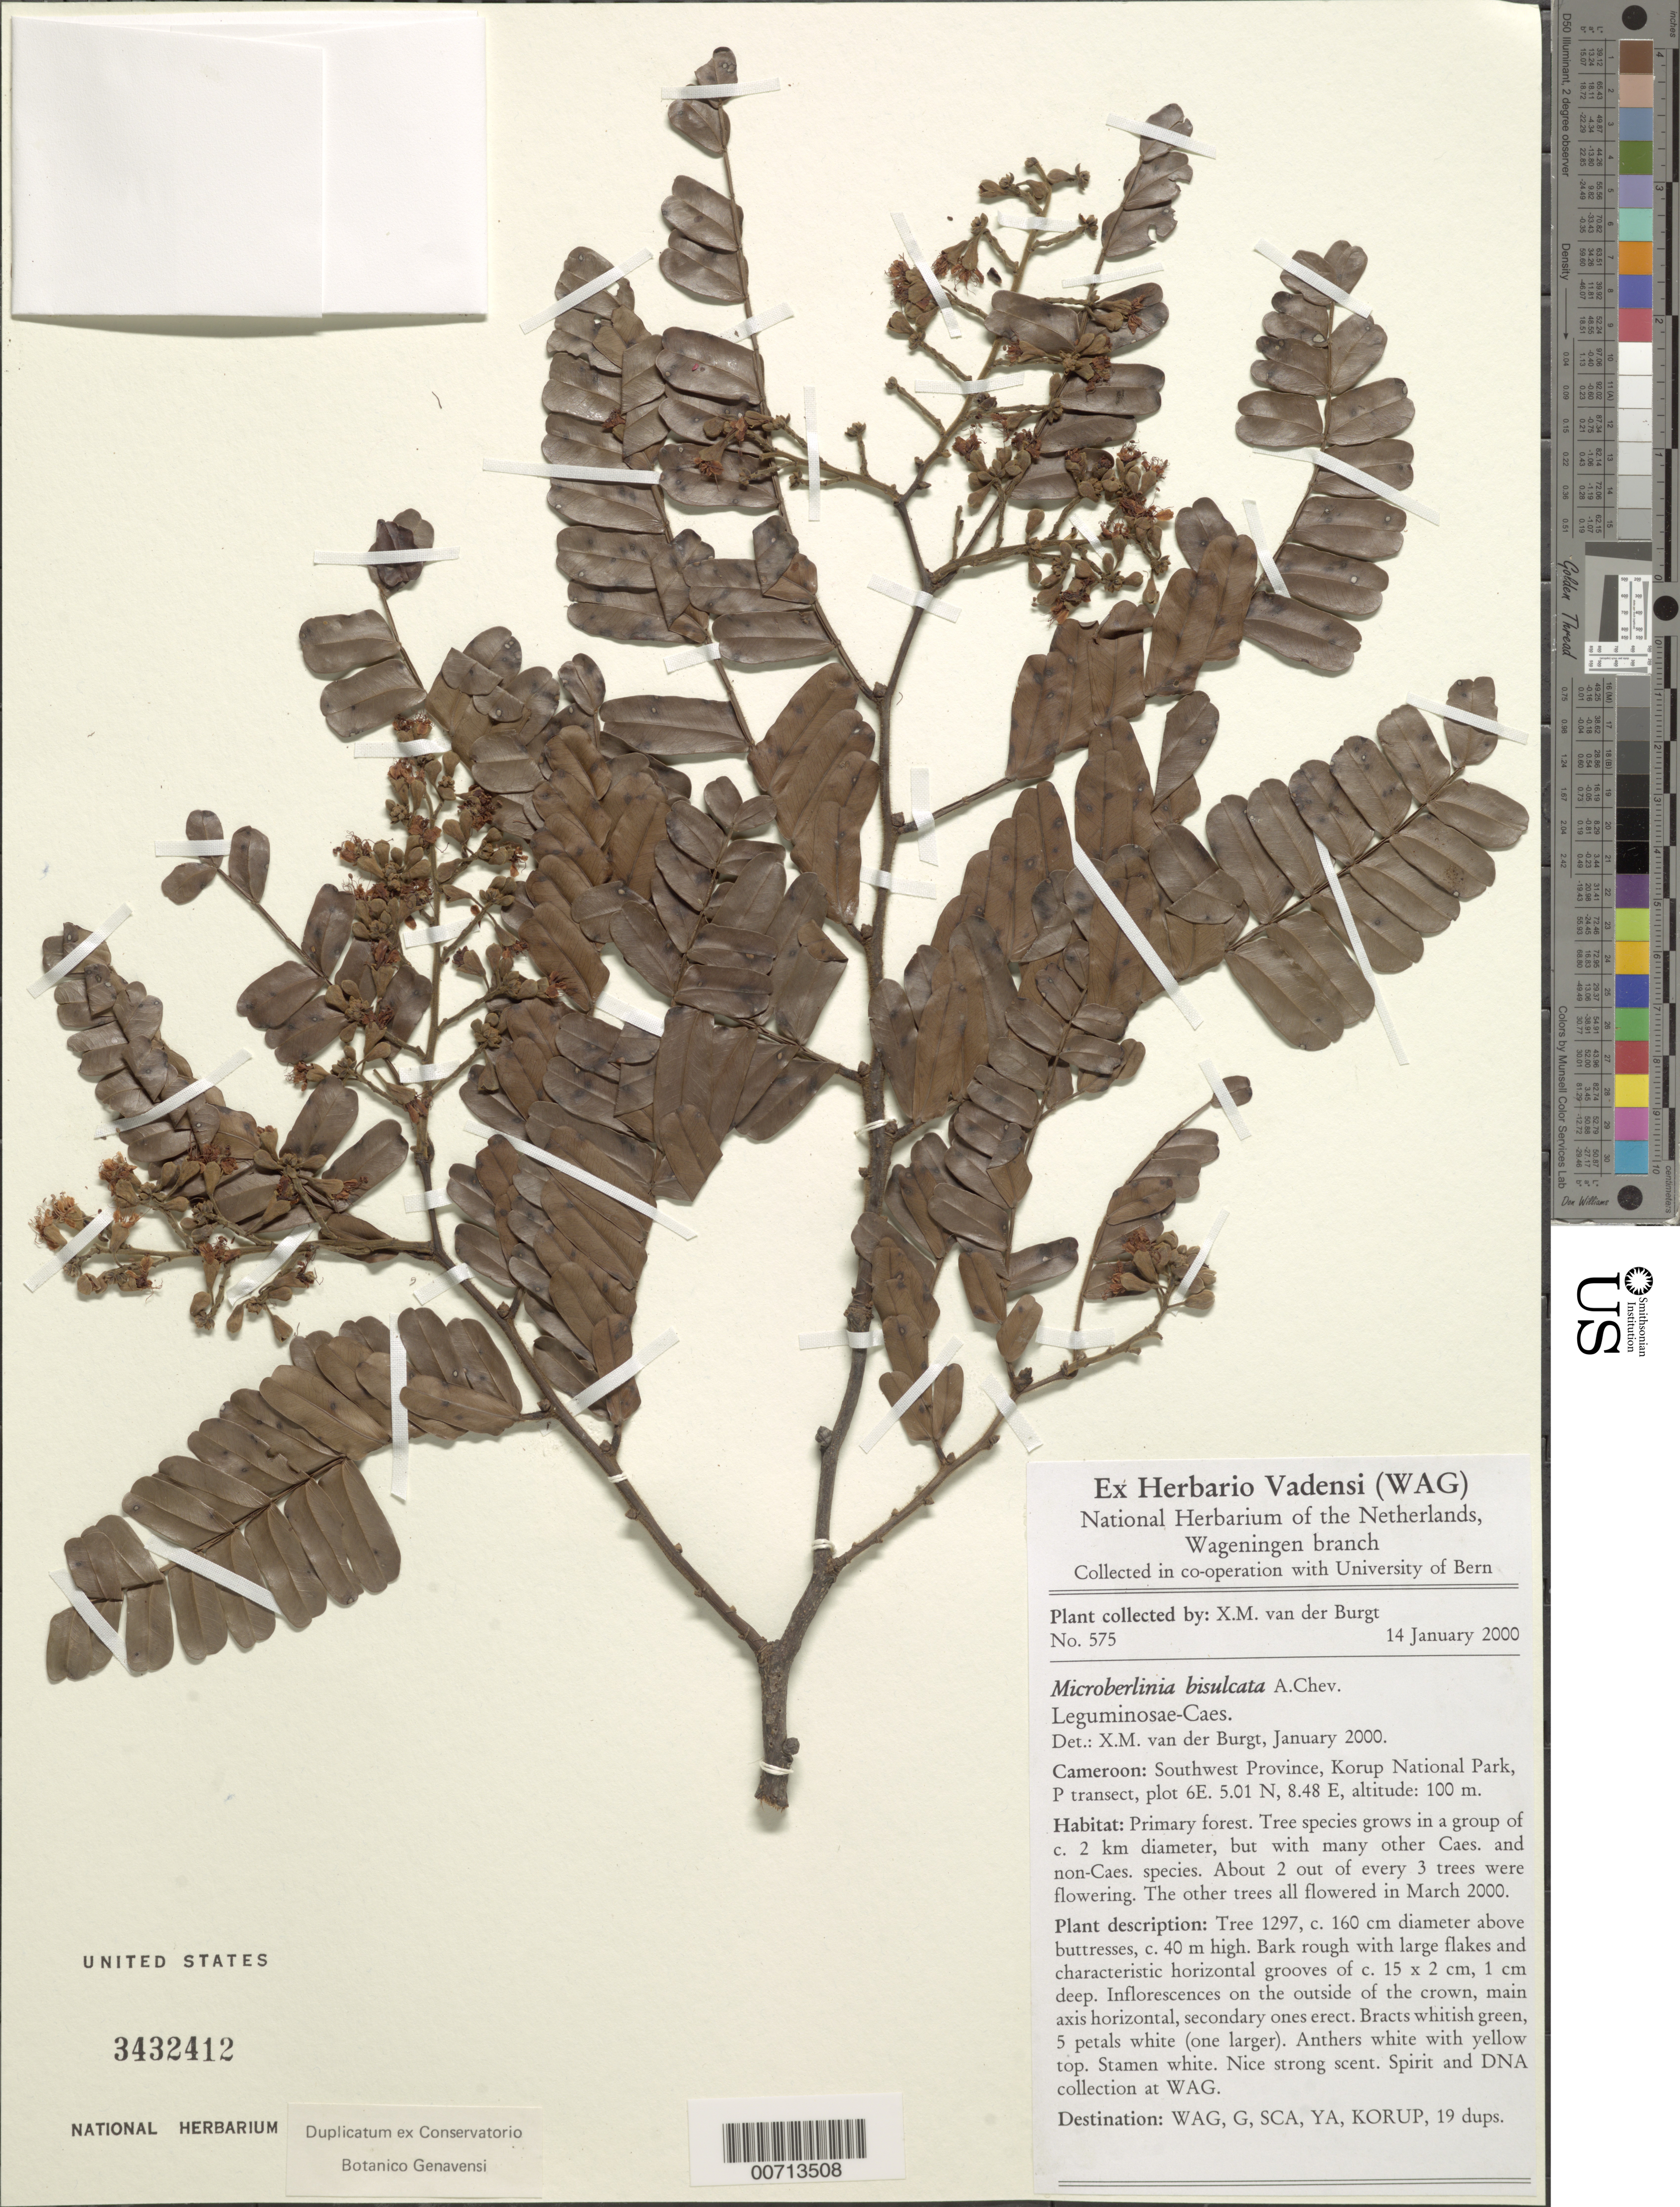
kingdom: Plantae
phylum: Tracheophyta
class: Magnoliopsida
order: Fabales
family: Fabaceae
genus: Microberlinia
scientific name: Microberlinia bisulcata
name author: A. Chev.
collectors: X. M. van der Burgt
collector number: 575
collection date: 2000-01-08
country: Cameroon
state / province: Sud-Ouest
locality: Korup National Park, Science Camp near P transect.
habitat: Primary forest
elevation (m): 100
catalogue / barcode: US 3432412